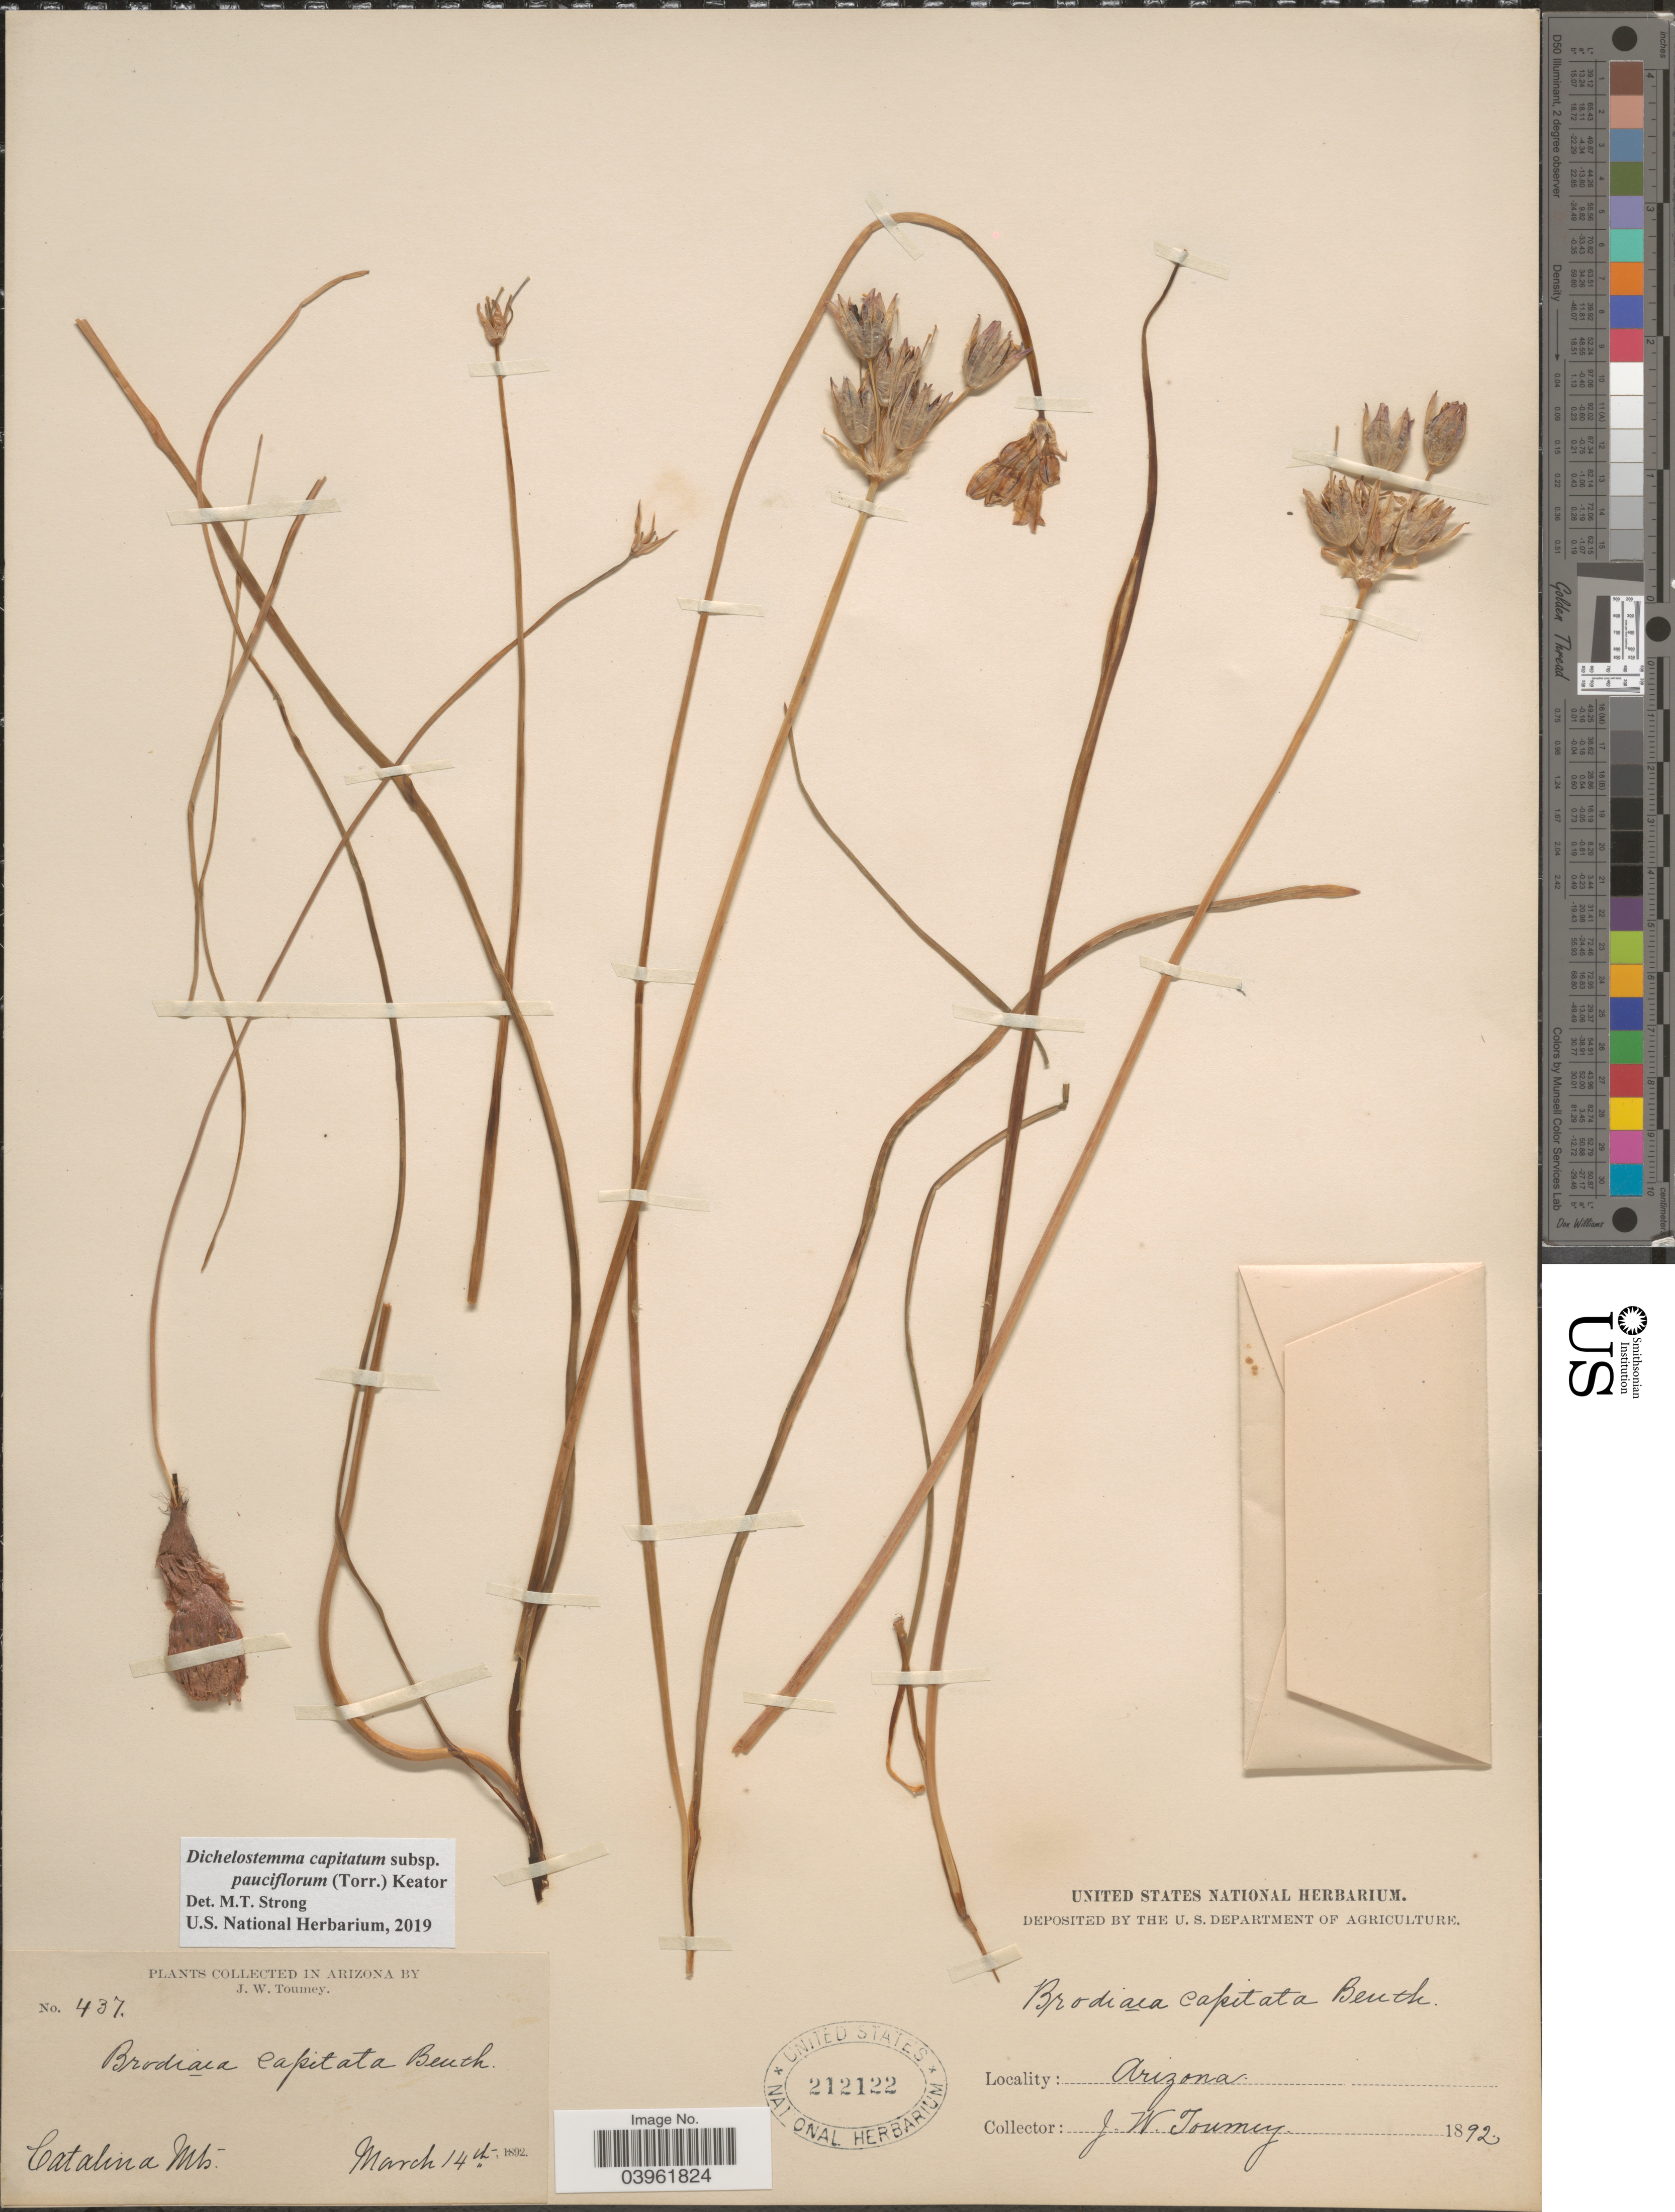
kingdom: Plantae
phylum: Tracheophyta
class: Liliopsida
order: Asparagales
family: Asparagaceae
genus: Dichelostemma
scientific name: Dichelostemma capitatum subsp. pauciflorum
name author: (Torr.) Keator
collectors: J. W. Toumey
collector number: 437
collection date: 1892-03-14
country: United States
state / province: Arizona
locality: Catalina Mts.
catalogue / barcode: US 212122